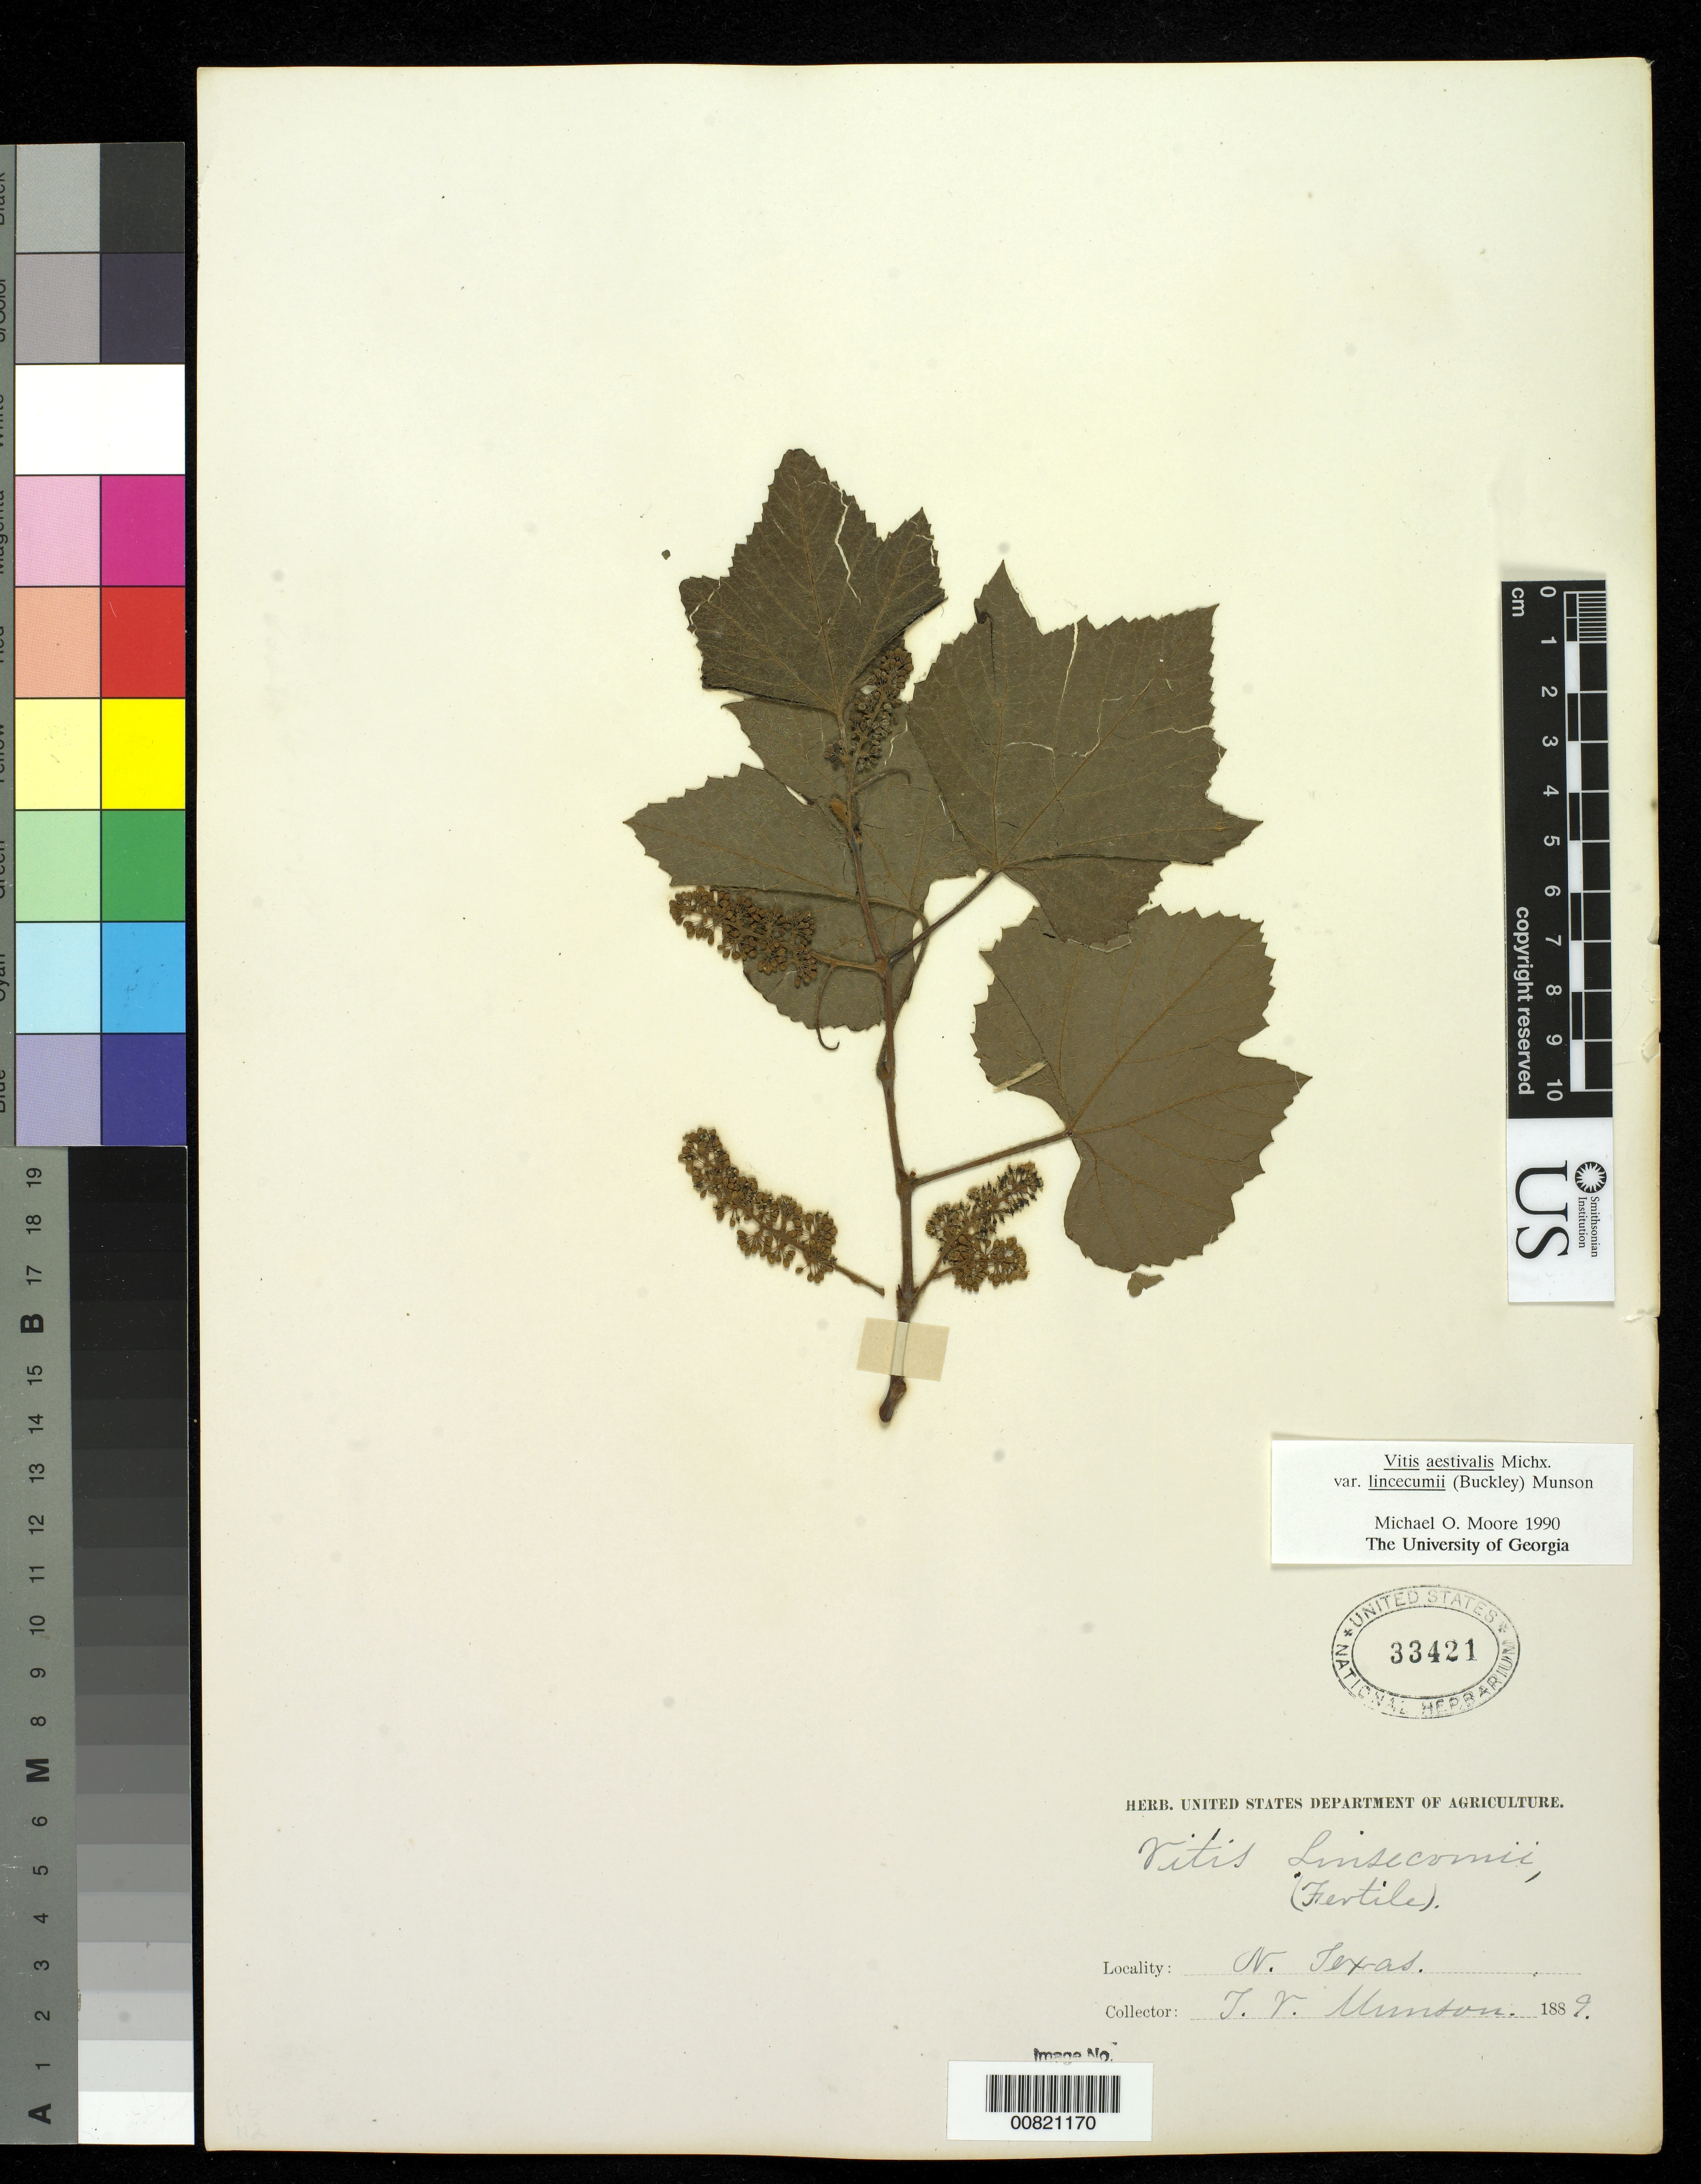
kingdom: Plantae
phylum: Tracheophyta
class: Magnoliopsida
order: Vitales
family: Vitaceae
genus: Vitis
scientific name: Vitis aestivalis var. linsecomii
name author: (Buckley) Munson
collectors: T. V. Munson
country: United States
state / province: Texas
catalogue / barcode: US 33421